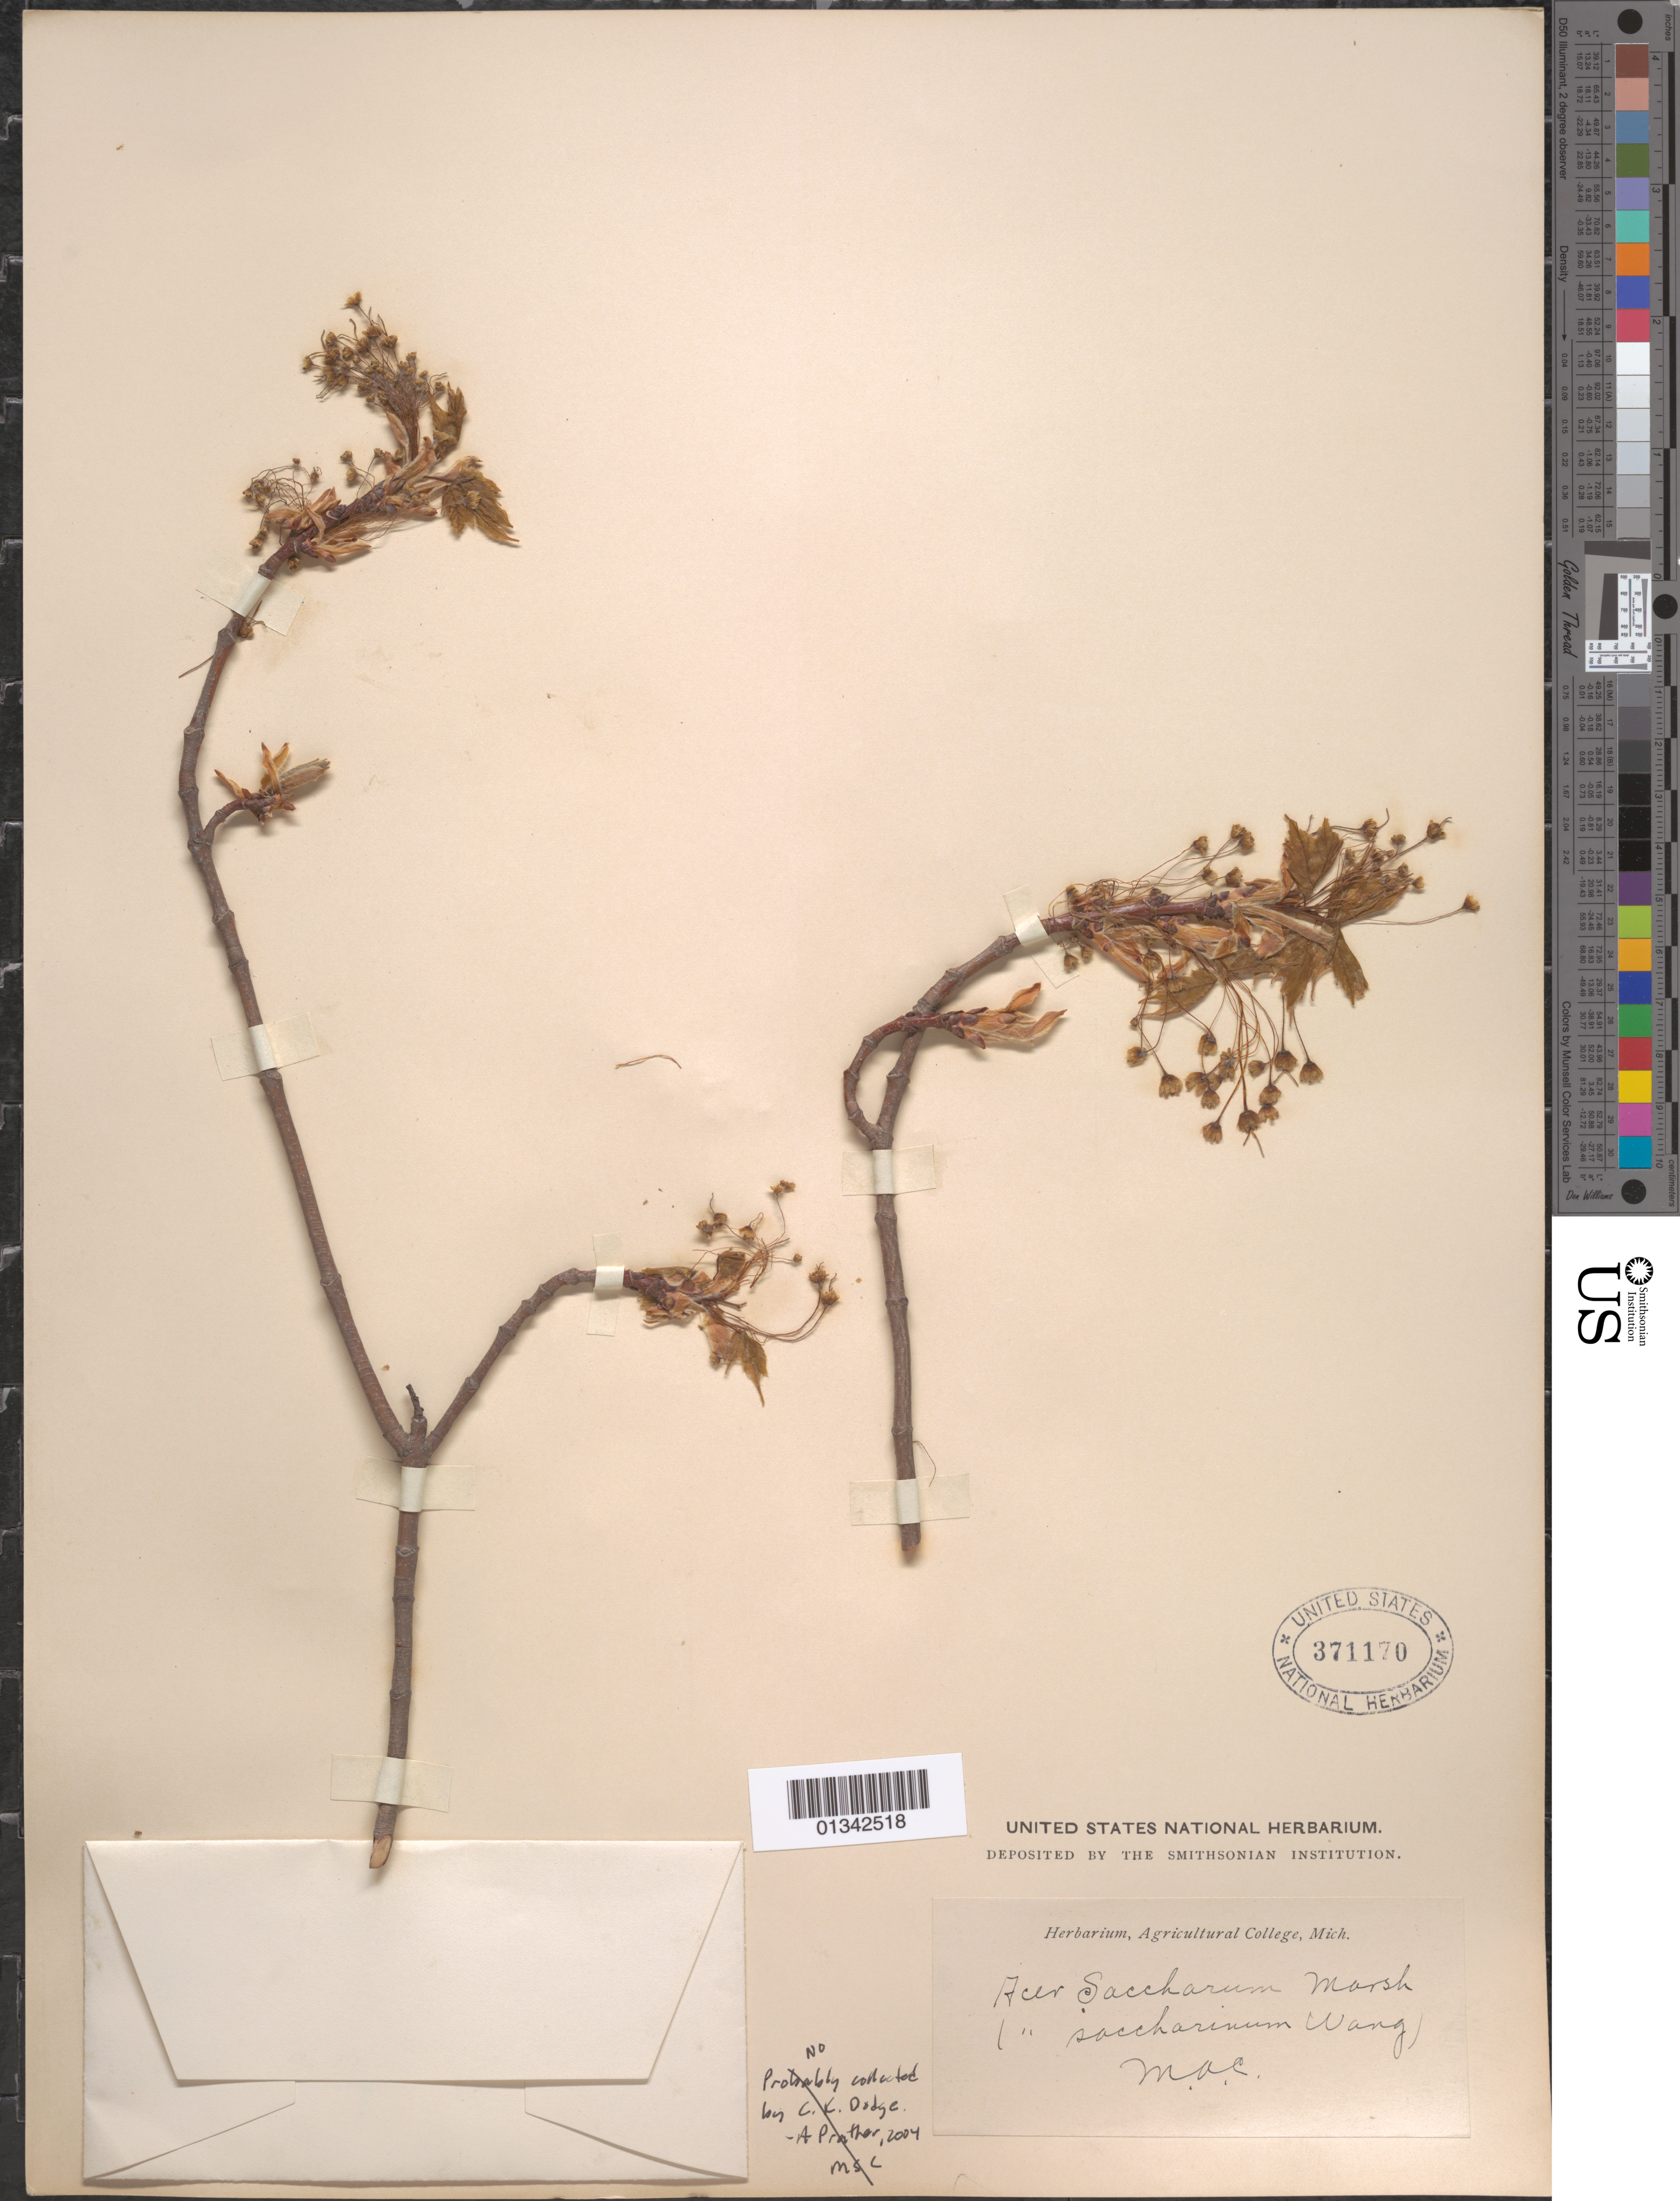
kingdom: Plantae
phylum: Tracheophyta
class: Magnoliopsida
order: Sapindales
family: Sapindaceae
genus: Acer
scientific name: Acer saccharum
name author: Marshall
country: United States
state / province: Michigan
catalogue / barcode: US 371170